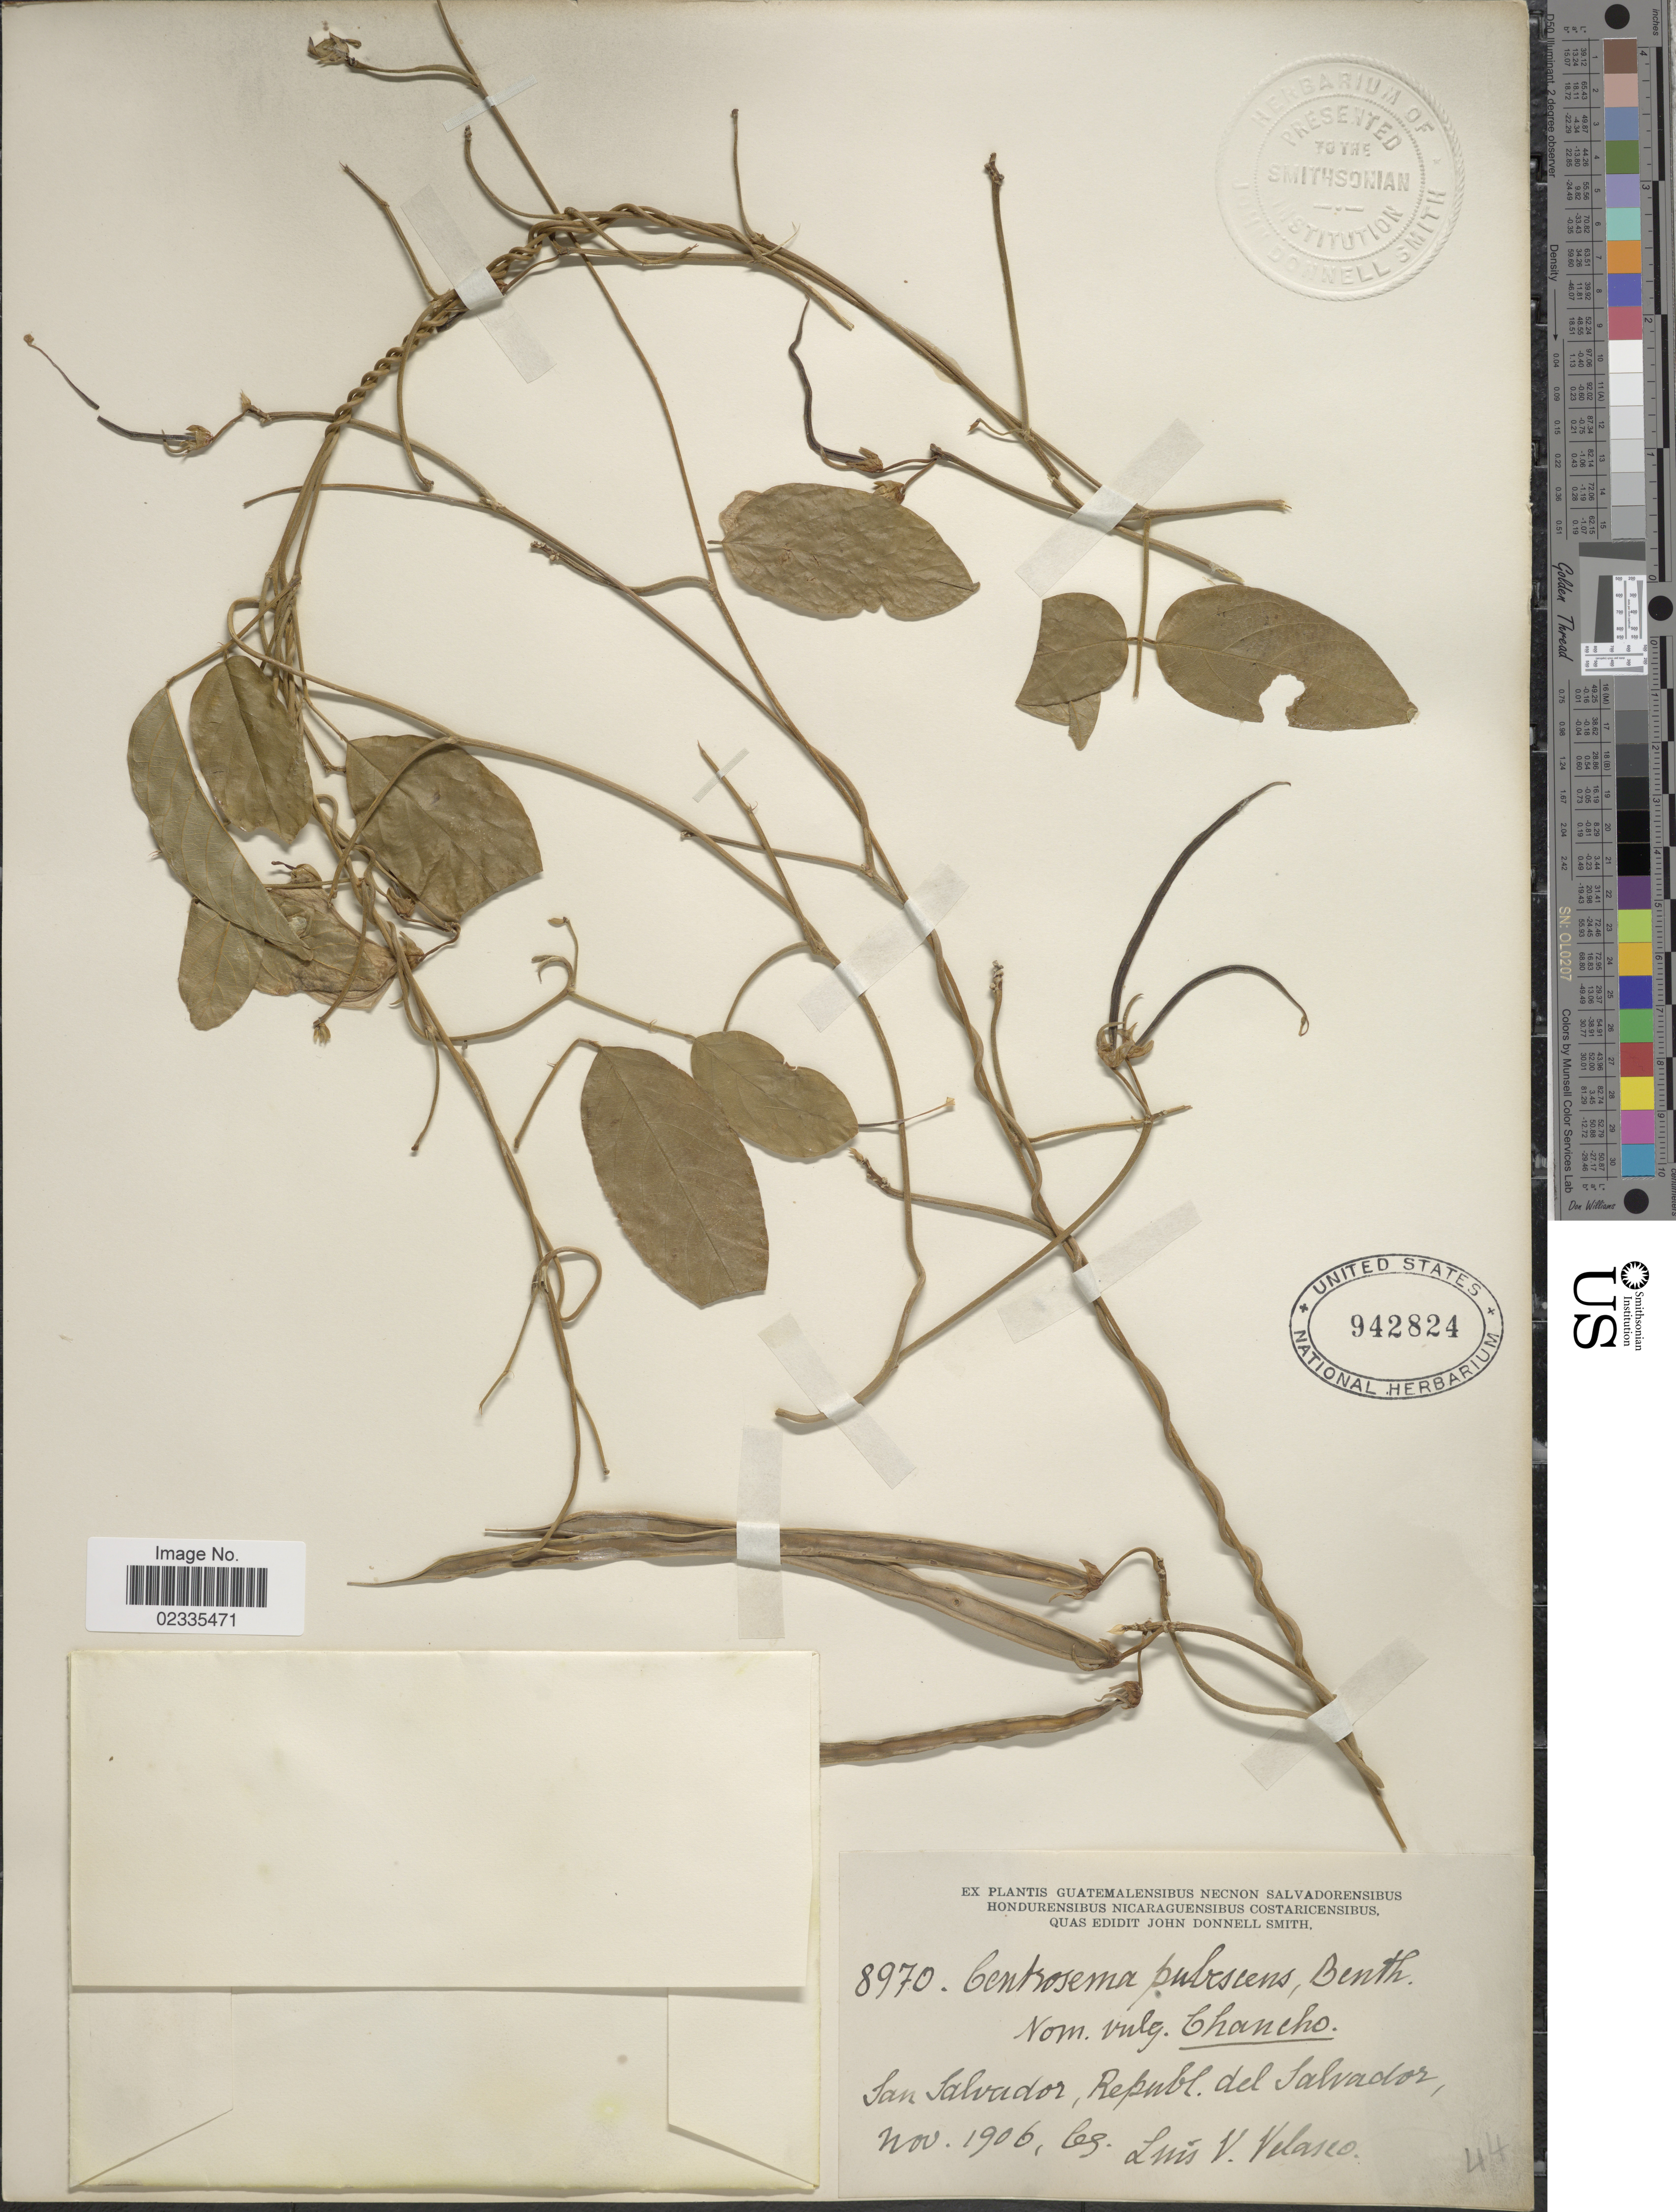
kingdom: Plantae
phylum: Tracheophyta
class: Magnoliopsida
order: Fabales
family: Fabaceae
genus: Centrosema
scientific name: Centrosema pubescens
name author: Benth.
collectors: L. Velasco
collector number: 8970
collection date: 1906-11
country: El Salvador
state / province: San Salvador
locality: San Salvador, Republ. del Selvador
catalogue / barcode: US 942824